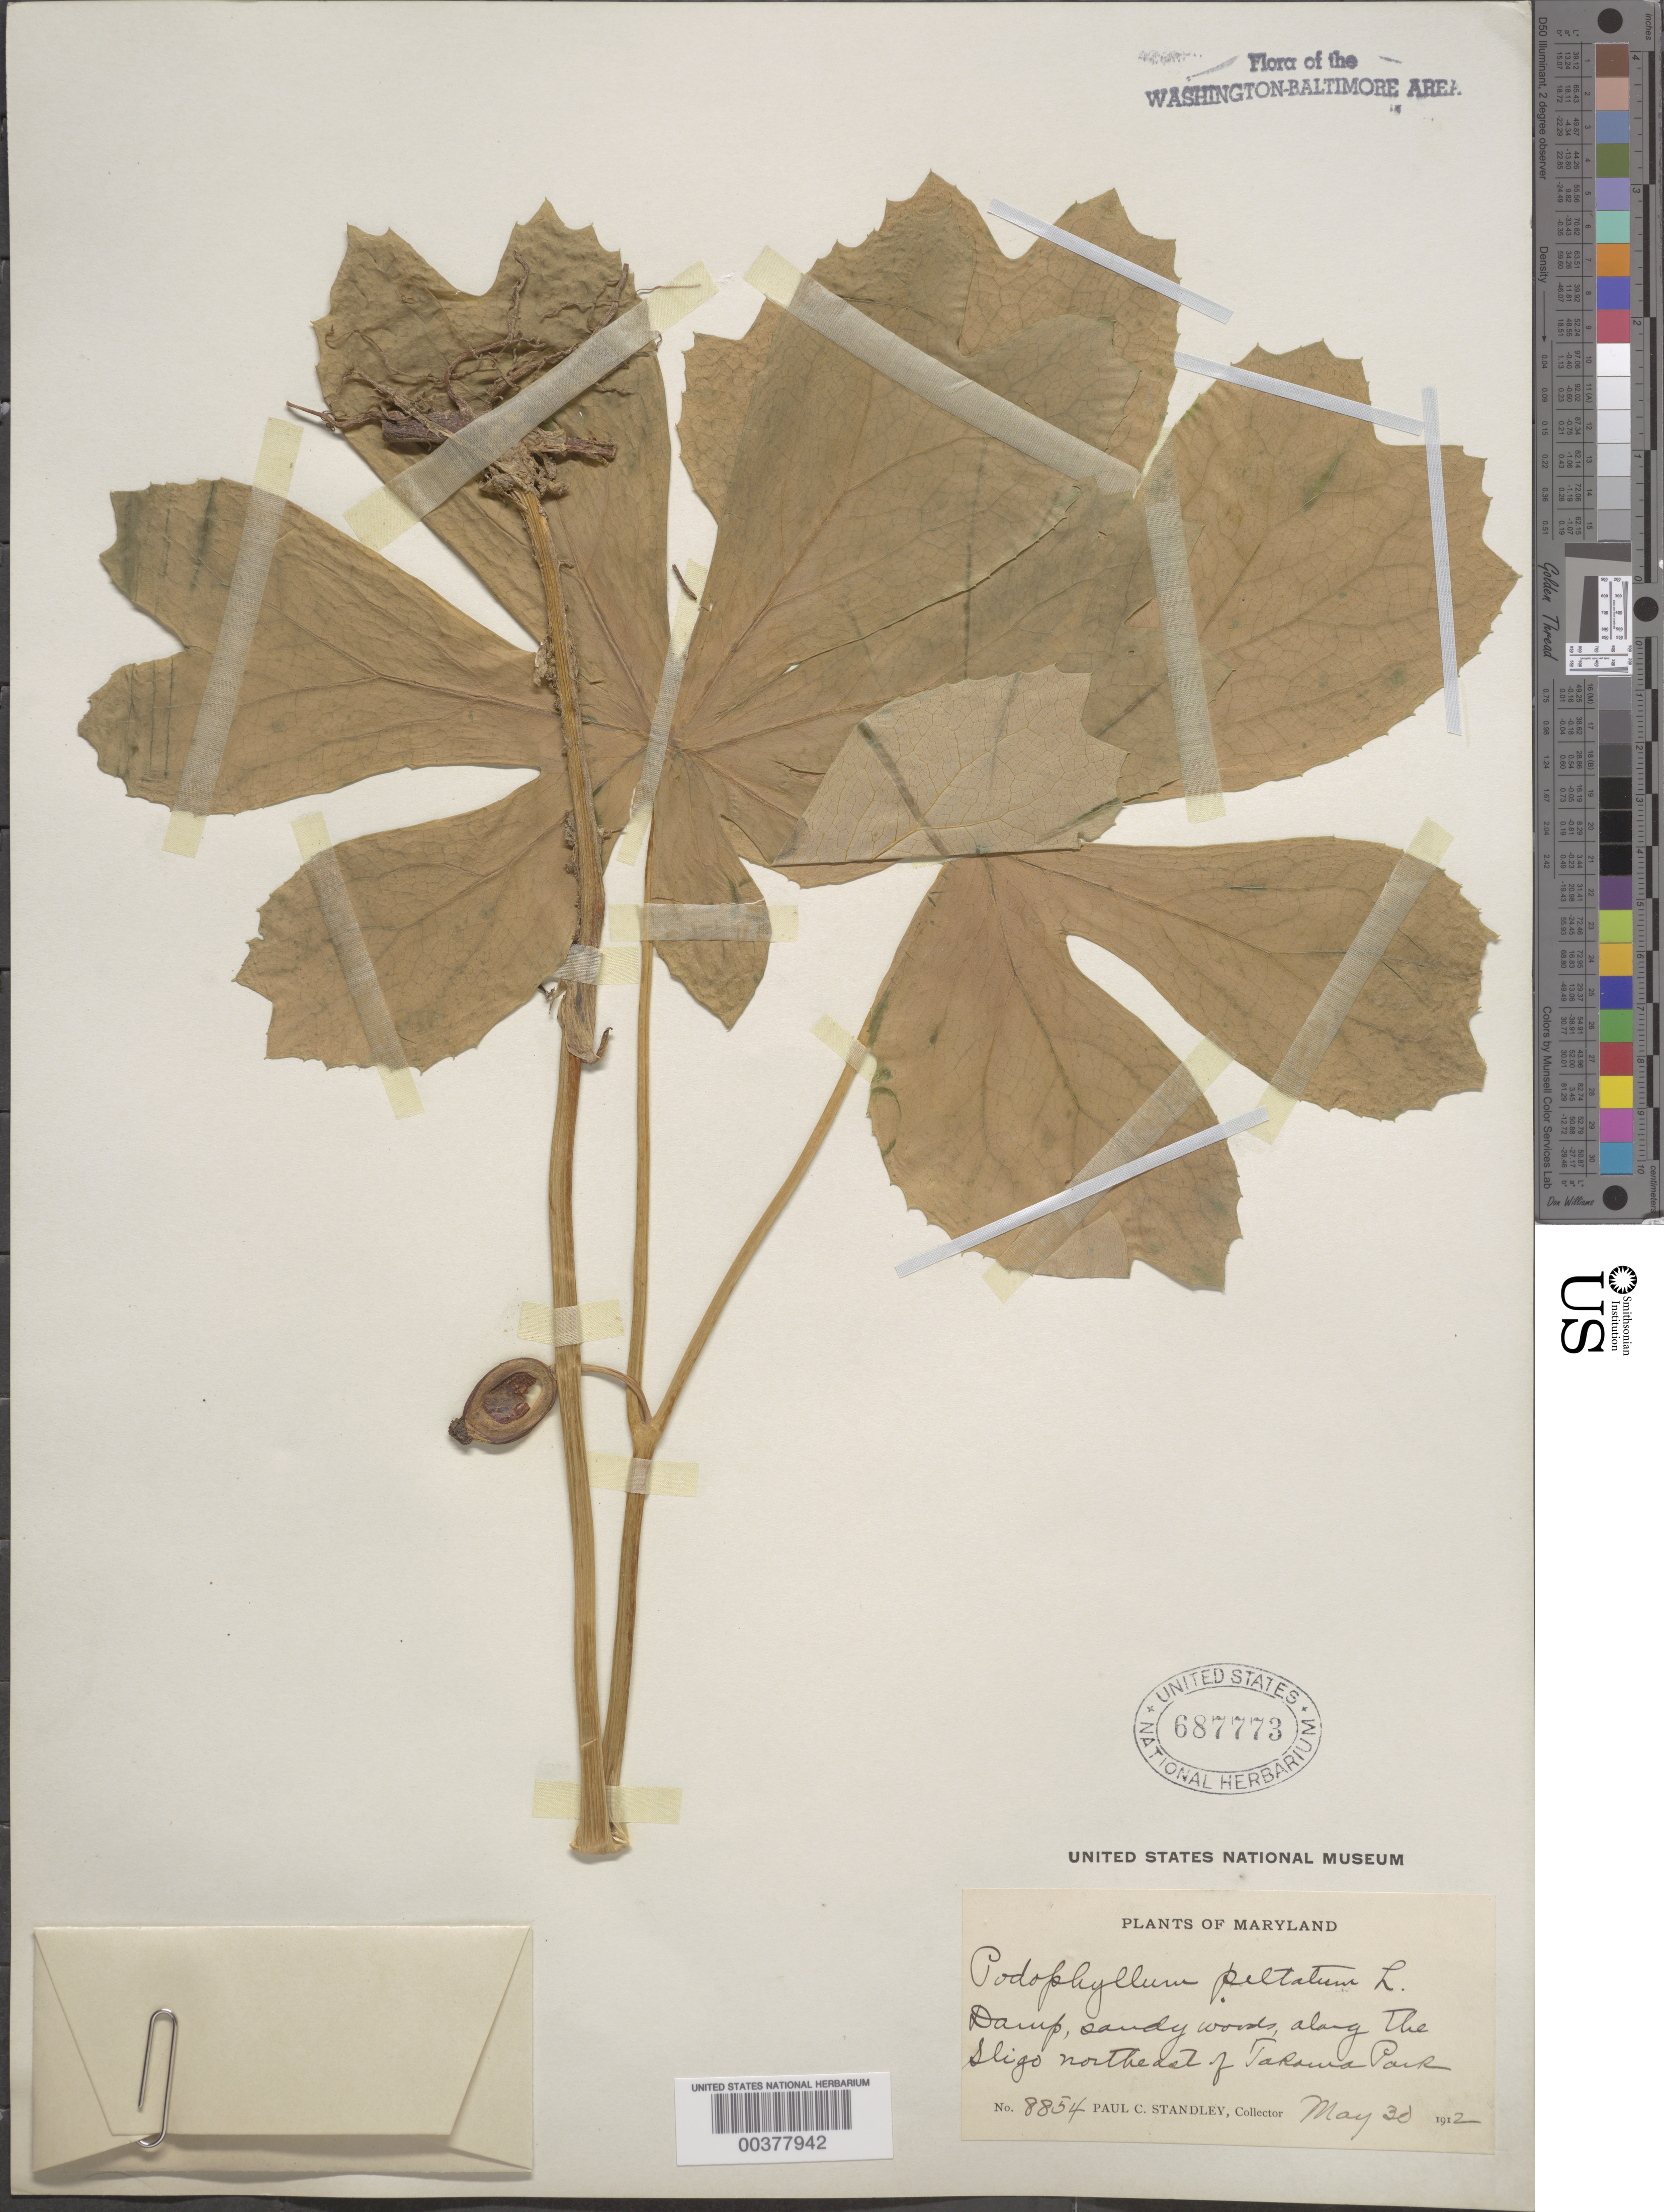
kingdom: Plantae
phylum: Tracheophyta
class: Magnoliopsida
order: Ranunculales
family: Berberidaceae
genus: Podophyllum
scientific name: Podophyllum peltatum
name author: L.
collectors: P. C. Standley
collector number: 8854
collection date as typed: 30 May 1912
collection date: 1912-05-30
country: United States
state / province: Maryland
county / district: Montgomery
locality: Sligo Creek, northeast of Takoma Park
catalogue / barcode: US 687773